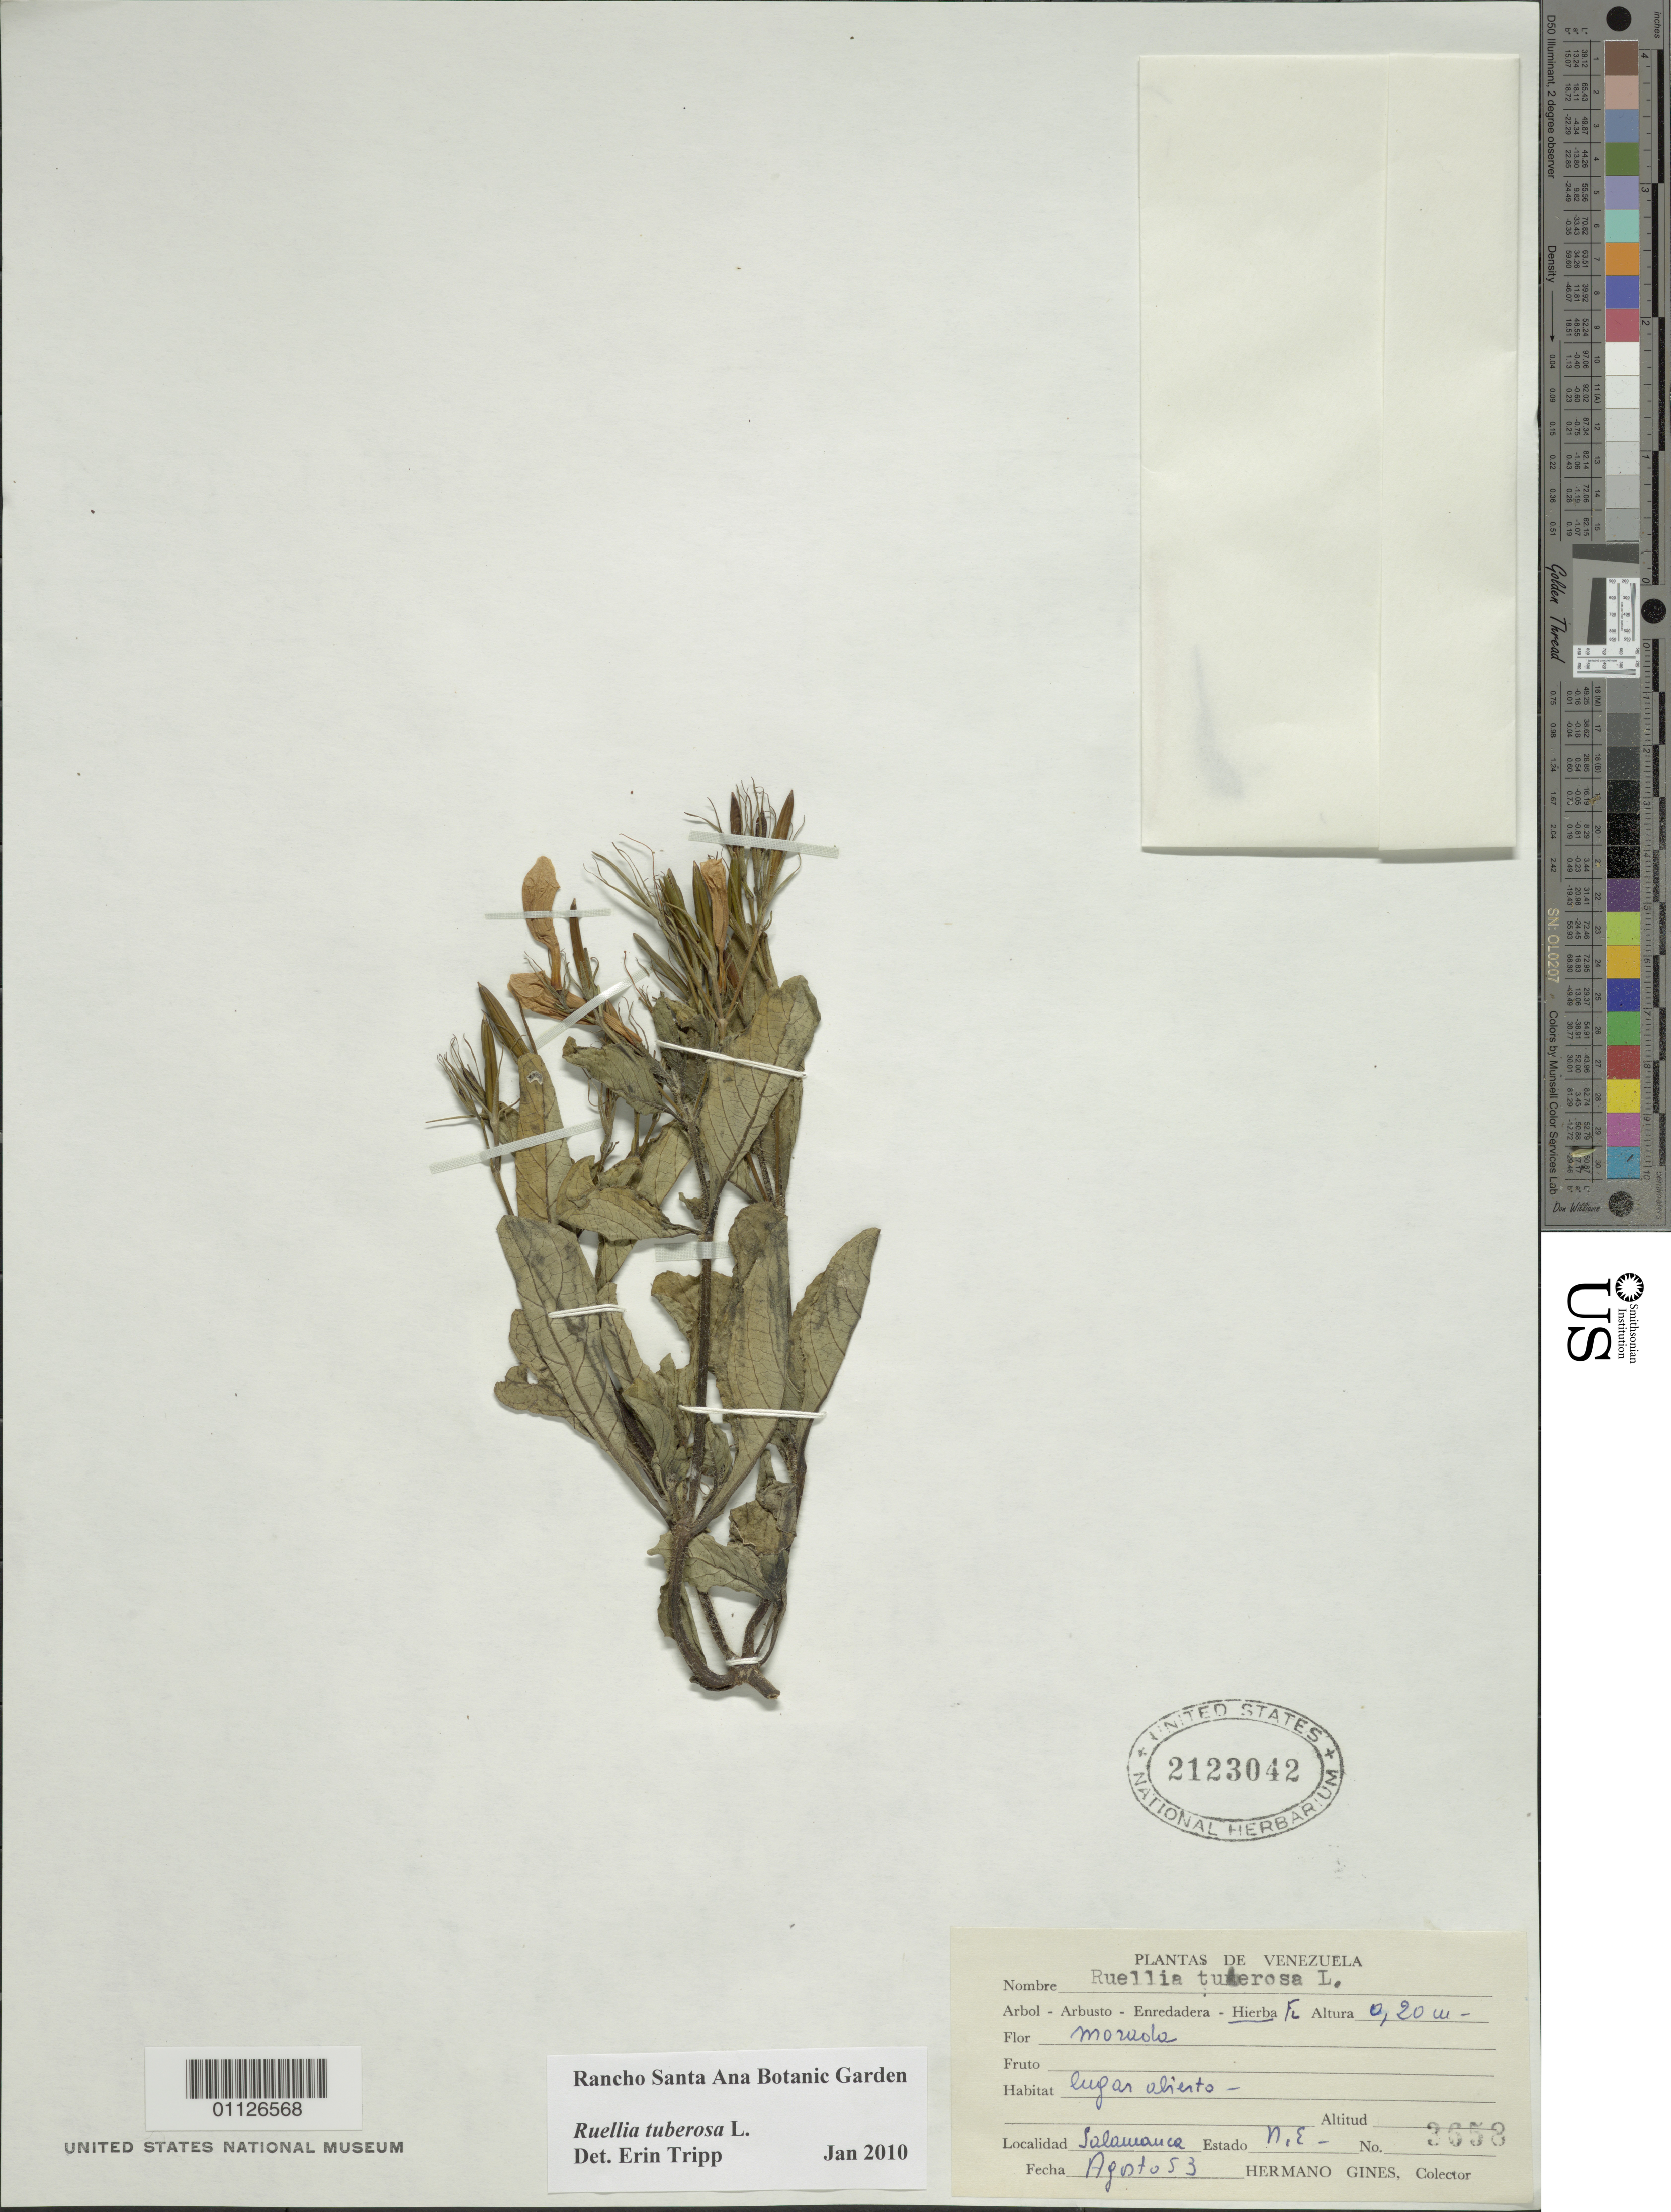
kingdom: Plantae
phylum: Tracheophyta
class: Magnoliopsida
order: Lamiales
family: Acanthaceae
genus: Ruellia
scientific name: Ruellia tuberosa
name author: L.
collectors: Bro. Gines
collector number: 3658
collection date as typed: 01 Aug 1953 to 31 Aug 1953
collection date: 1953-08-01/1953-08-31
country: Venezuela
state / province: Nueva Esparta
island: Margarita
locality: Salamanca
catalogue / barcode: US 2123042